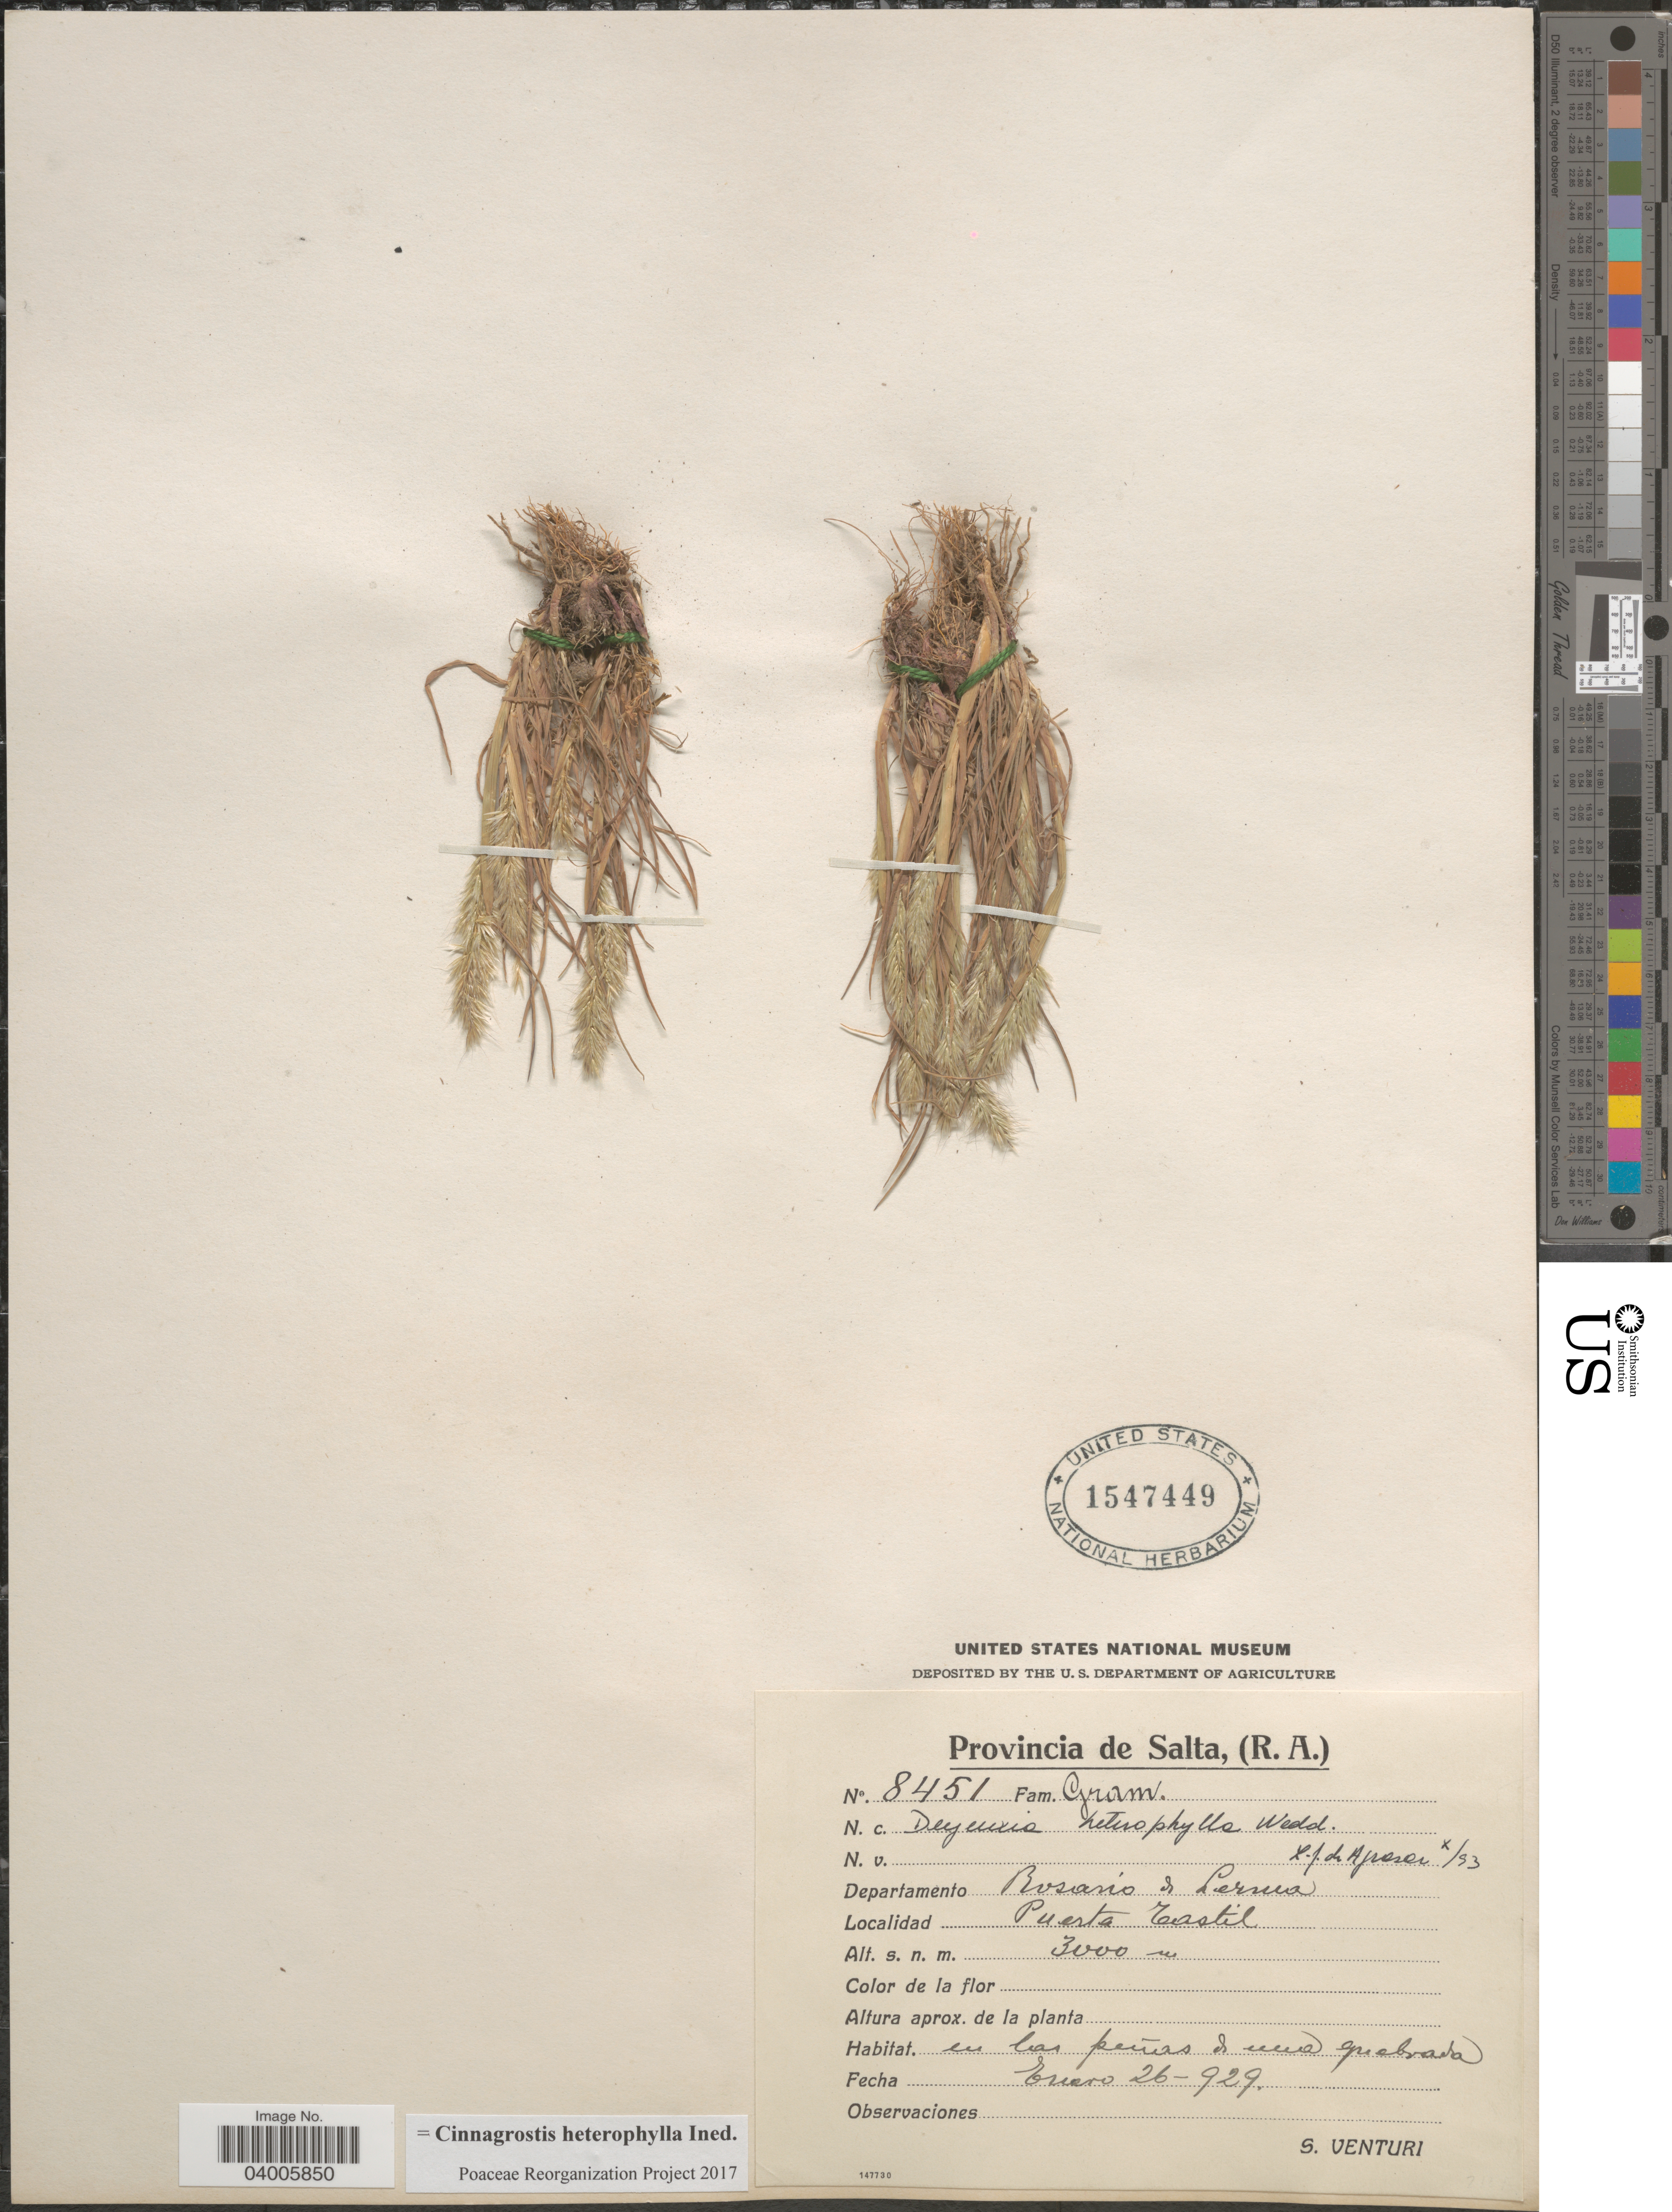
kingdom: Plantae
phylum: Tracheophyta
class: Liliopsida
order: Poales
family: Poaceae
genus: Cinnagrostis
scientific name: Cinnagrostis heterophylla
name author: (Wedd.) P.M. Peterson et al.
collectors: S. Venturi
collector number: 8451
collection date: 1929-01-26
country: Argentina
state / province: Salta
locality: Departamento Rosario de Lerma. Puerta Tastil.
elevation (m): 3000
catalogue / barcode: US 1547449